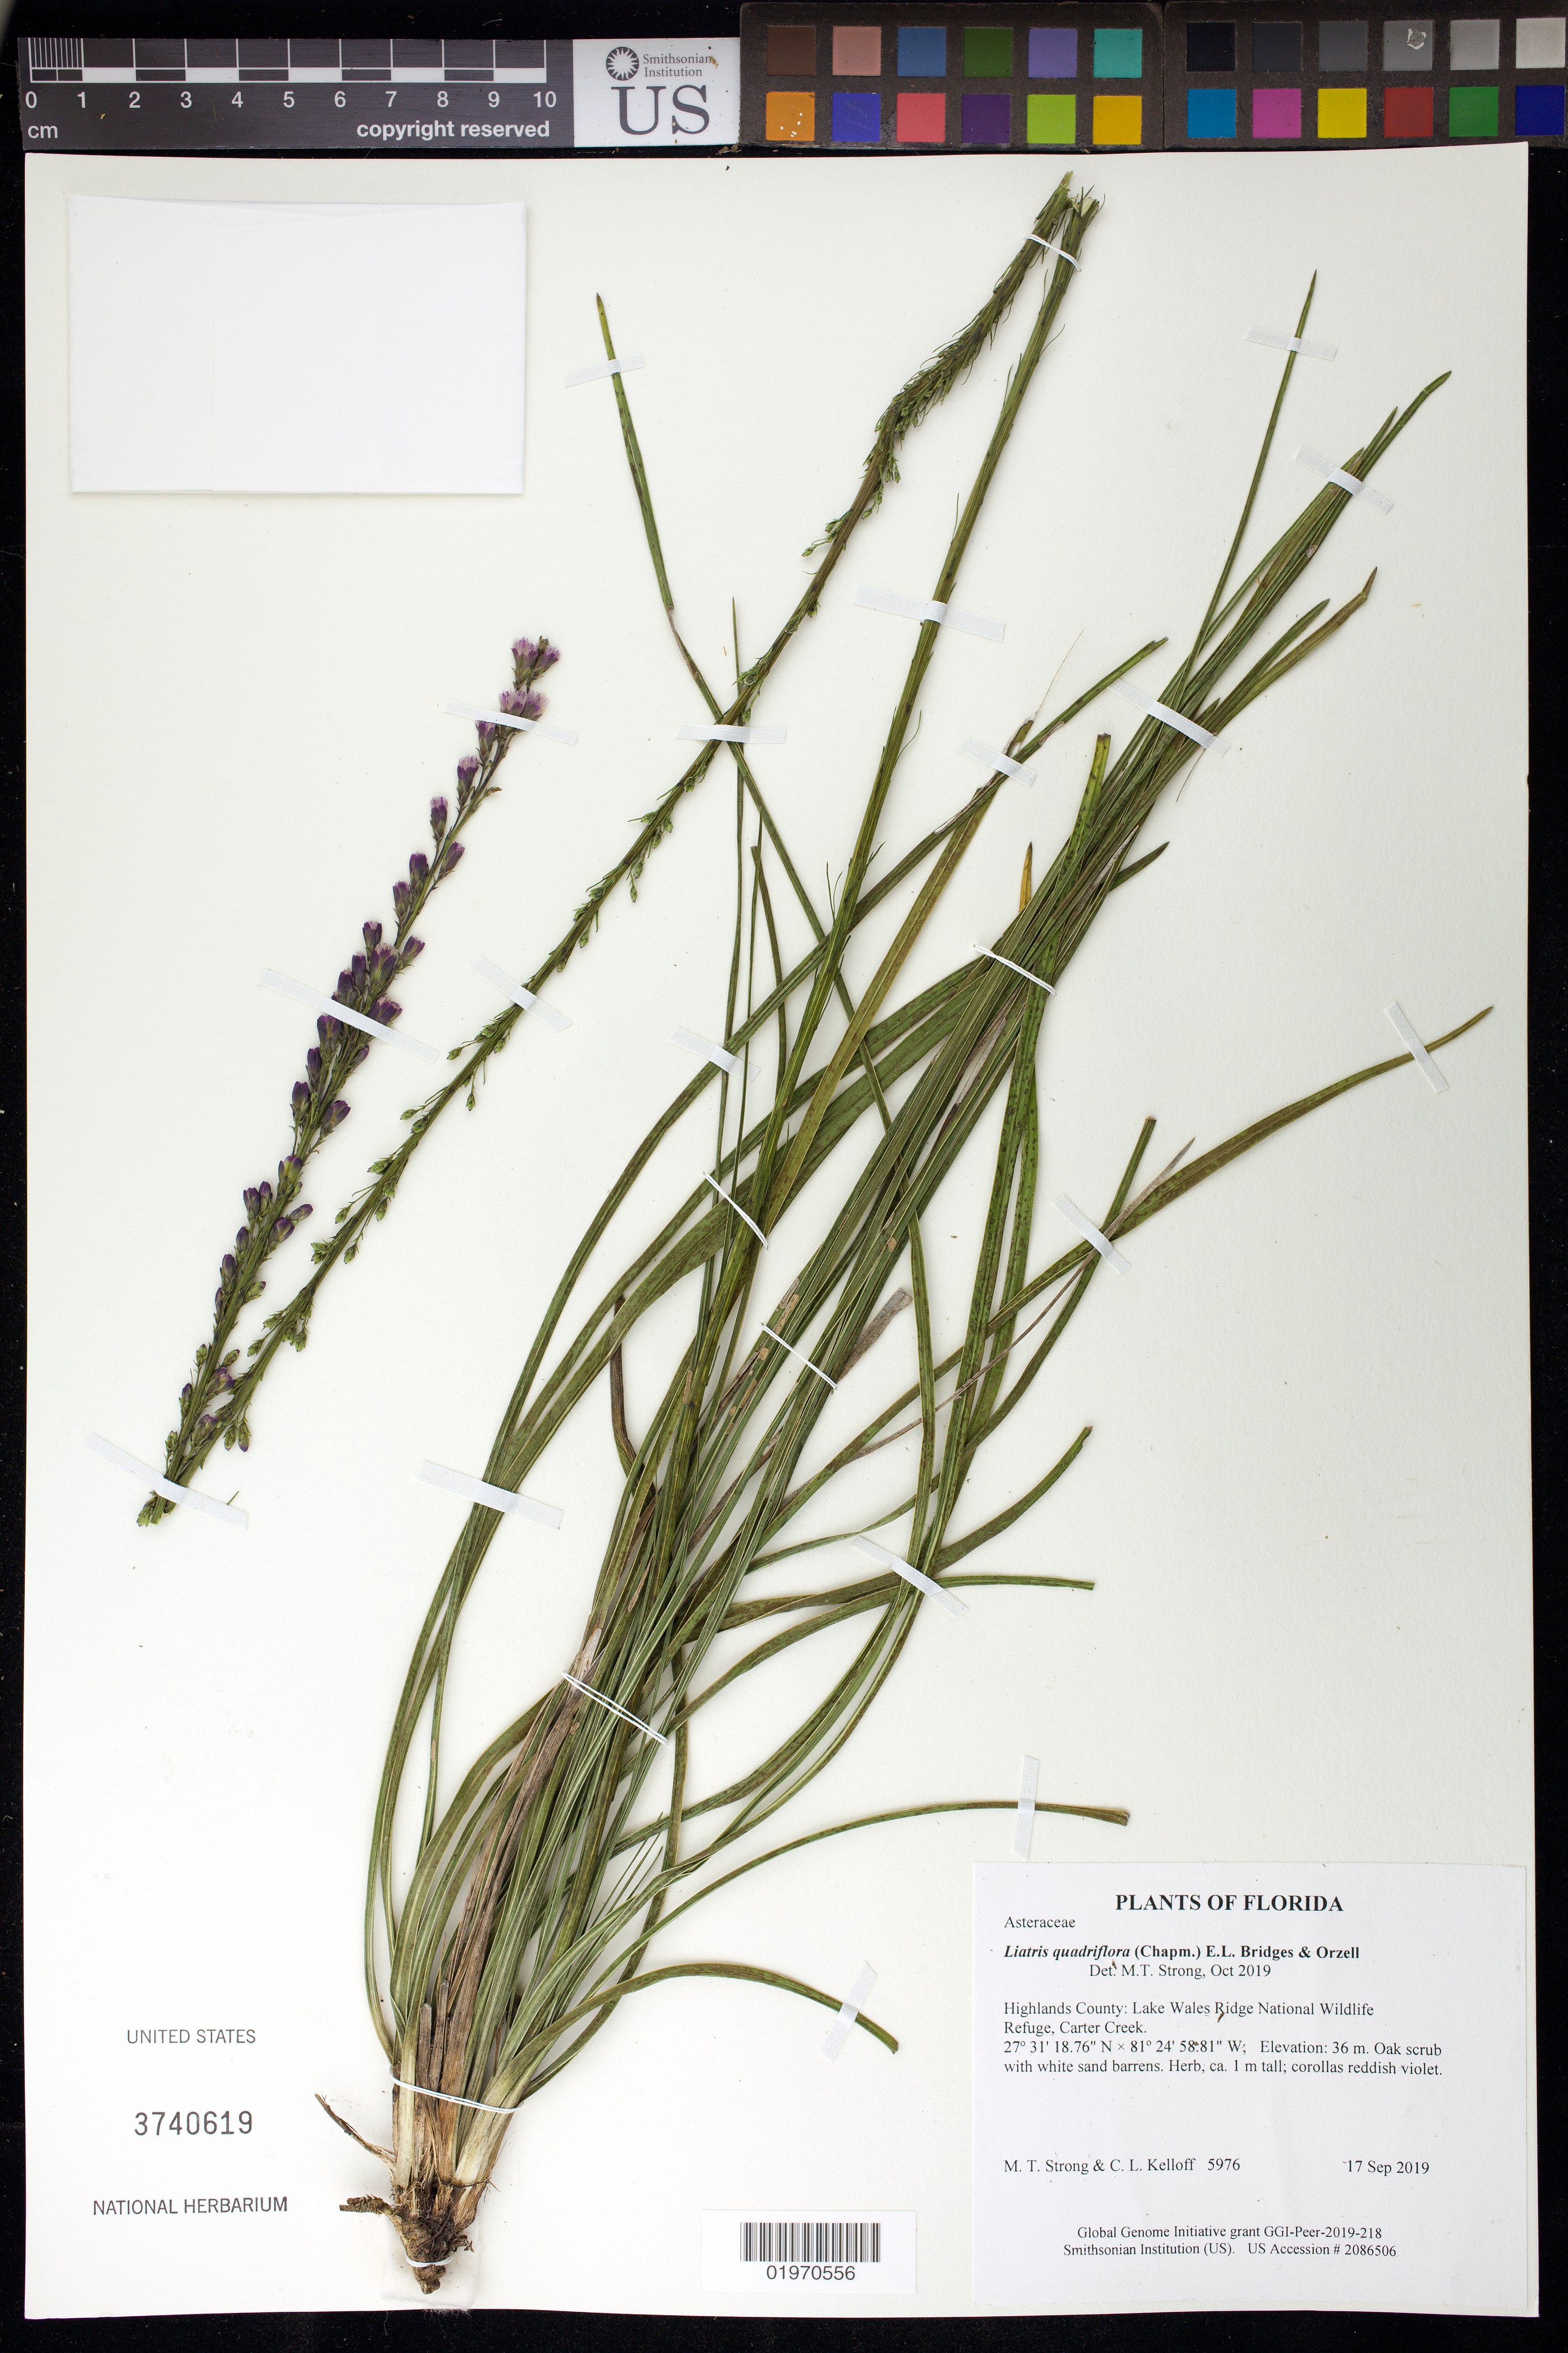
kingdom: Plantae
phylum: Tracheophyta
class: Magnoliopsida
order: Asterales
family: Asteraceae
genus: Liatris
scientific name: Liatris quadriflora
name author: (Chapm.) Bridges & Orzell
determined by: Strong, Mark T., (BOT), Smithsonian Institution - National Museum of Natural History (UNITED STATES)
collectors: M. T. Strong & C. L. Kelloff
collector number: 5976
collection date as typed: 17 Sep 2019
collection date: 2019-09-17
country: United States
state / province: Florida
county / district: Highlands County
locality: Lake Wales Ridge National Wildlife Refuge, Carter Creek.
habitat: Oak scrub with white sand barrens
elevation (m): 36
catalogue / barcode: US 3740619